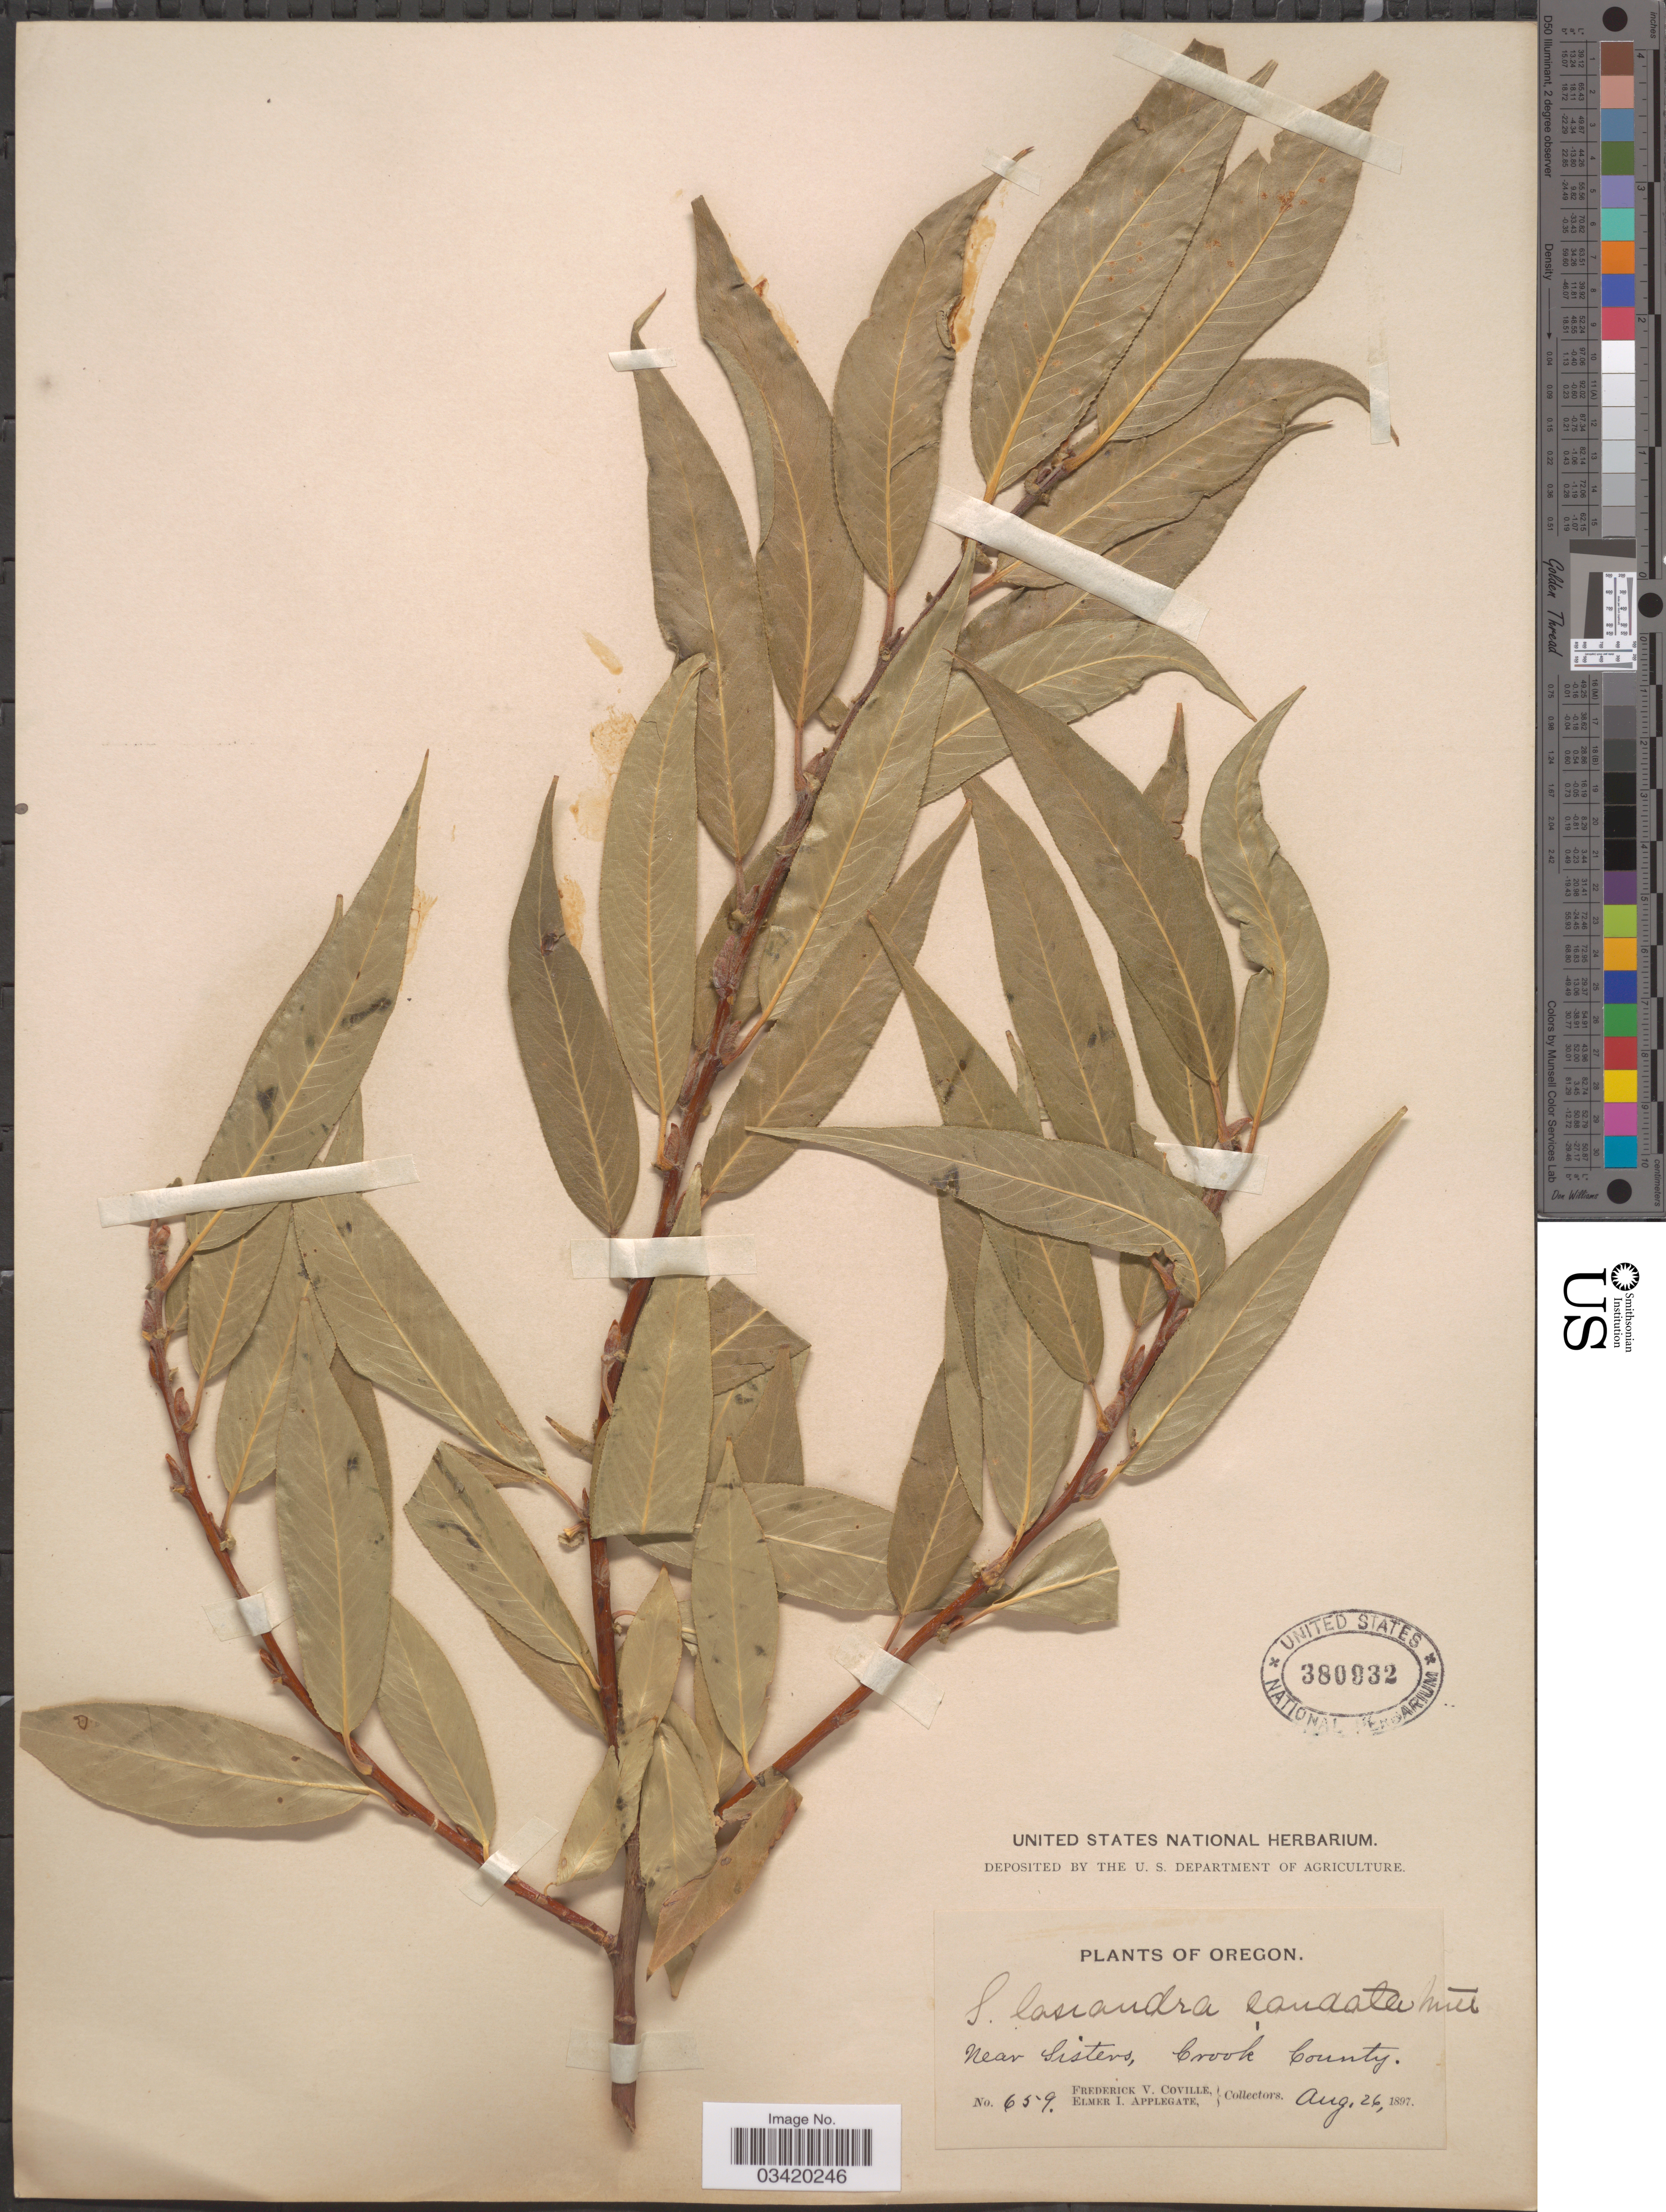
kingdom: Plantae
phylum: Tracheophyta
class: Magnoliopsida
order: Malpighiales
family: Salicaceae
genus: Salix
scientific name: Salix fendleriana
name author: Andersson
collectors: F. V. Coville & E. I. Applegate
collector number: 659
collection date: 1897-08-26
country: United States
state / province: Oregon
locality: Near Sisters, Crook County.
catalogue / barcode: US 380932